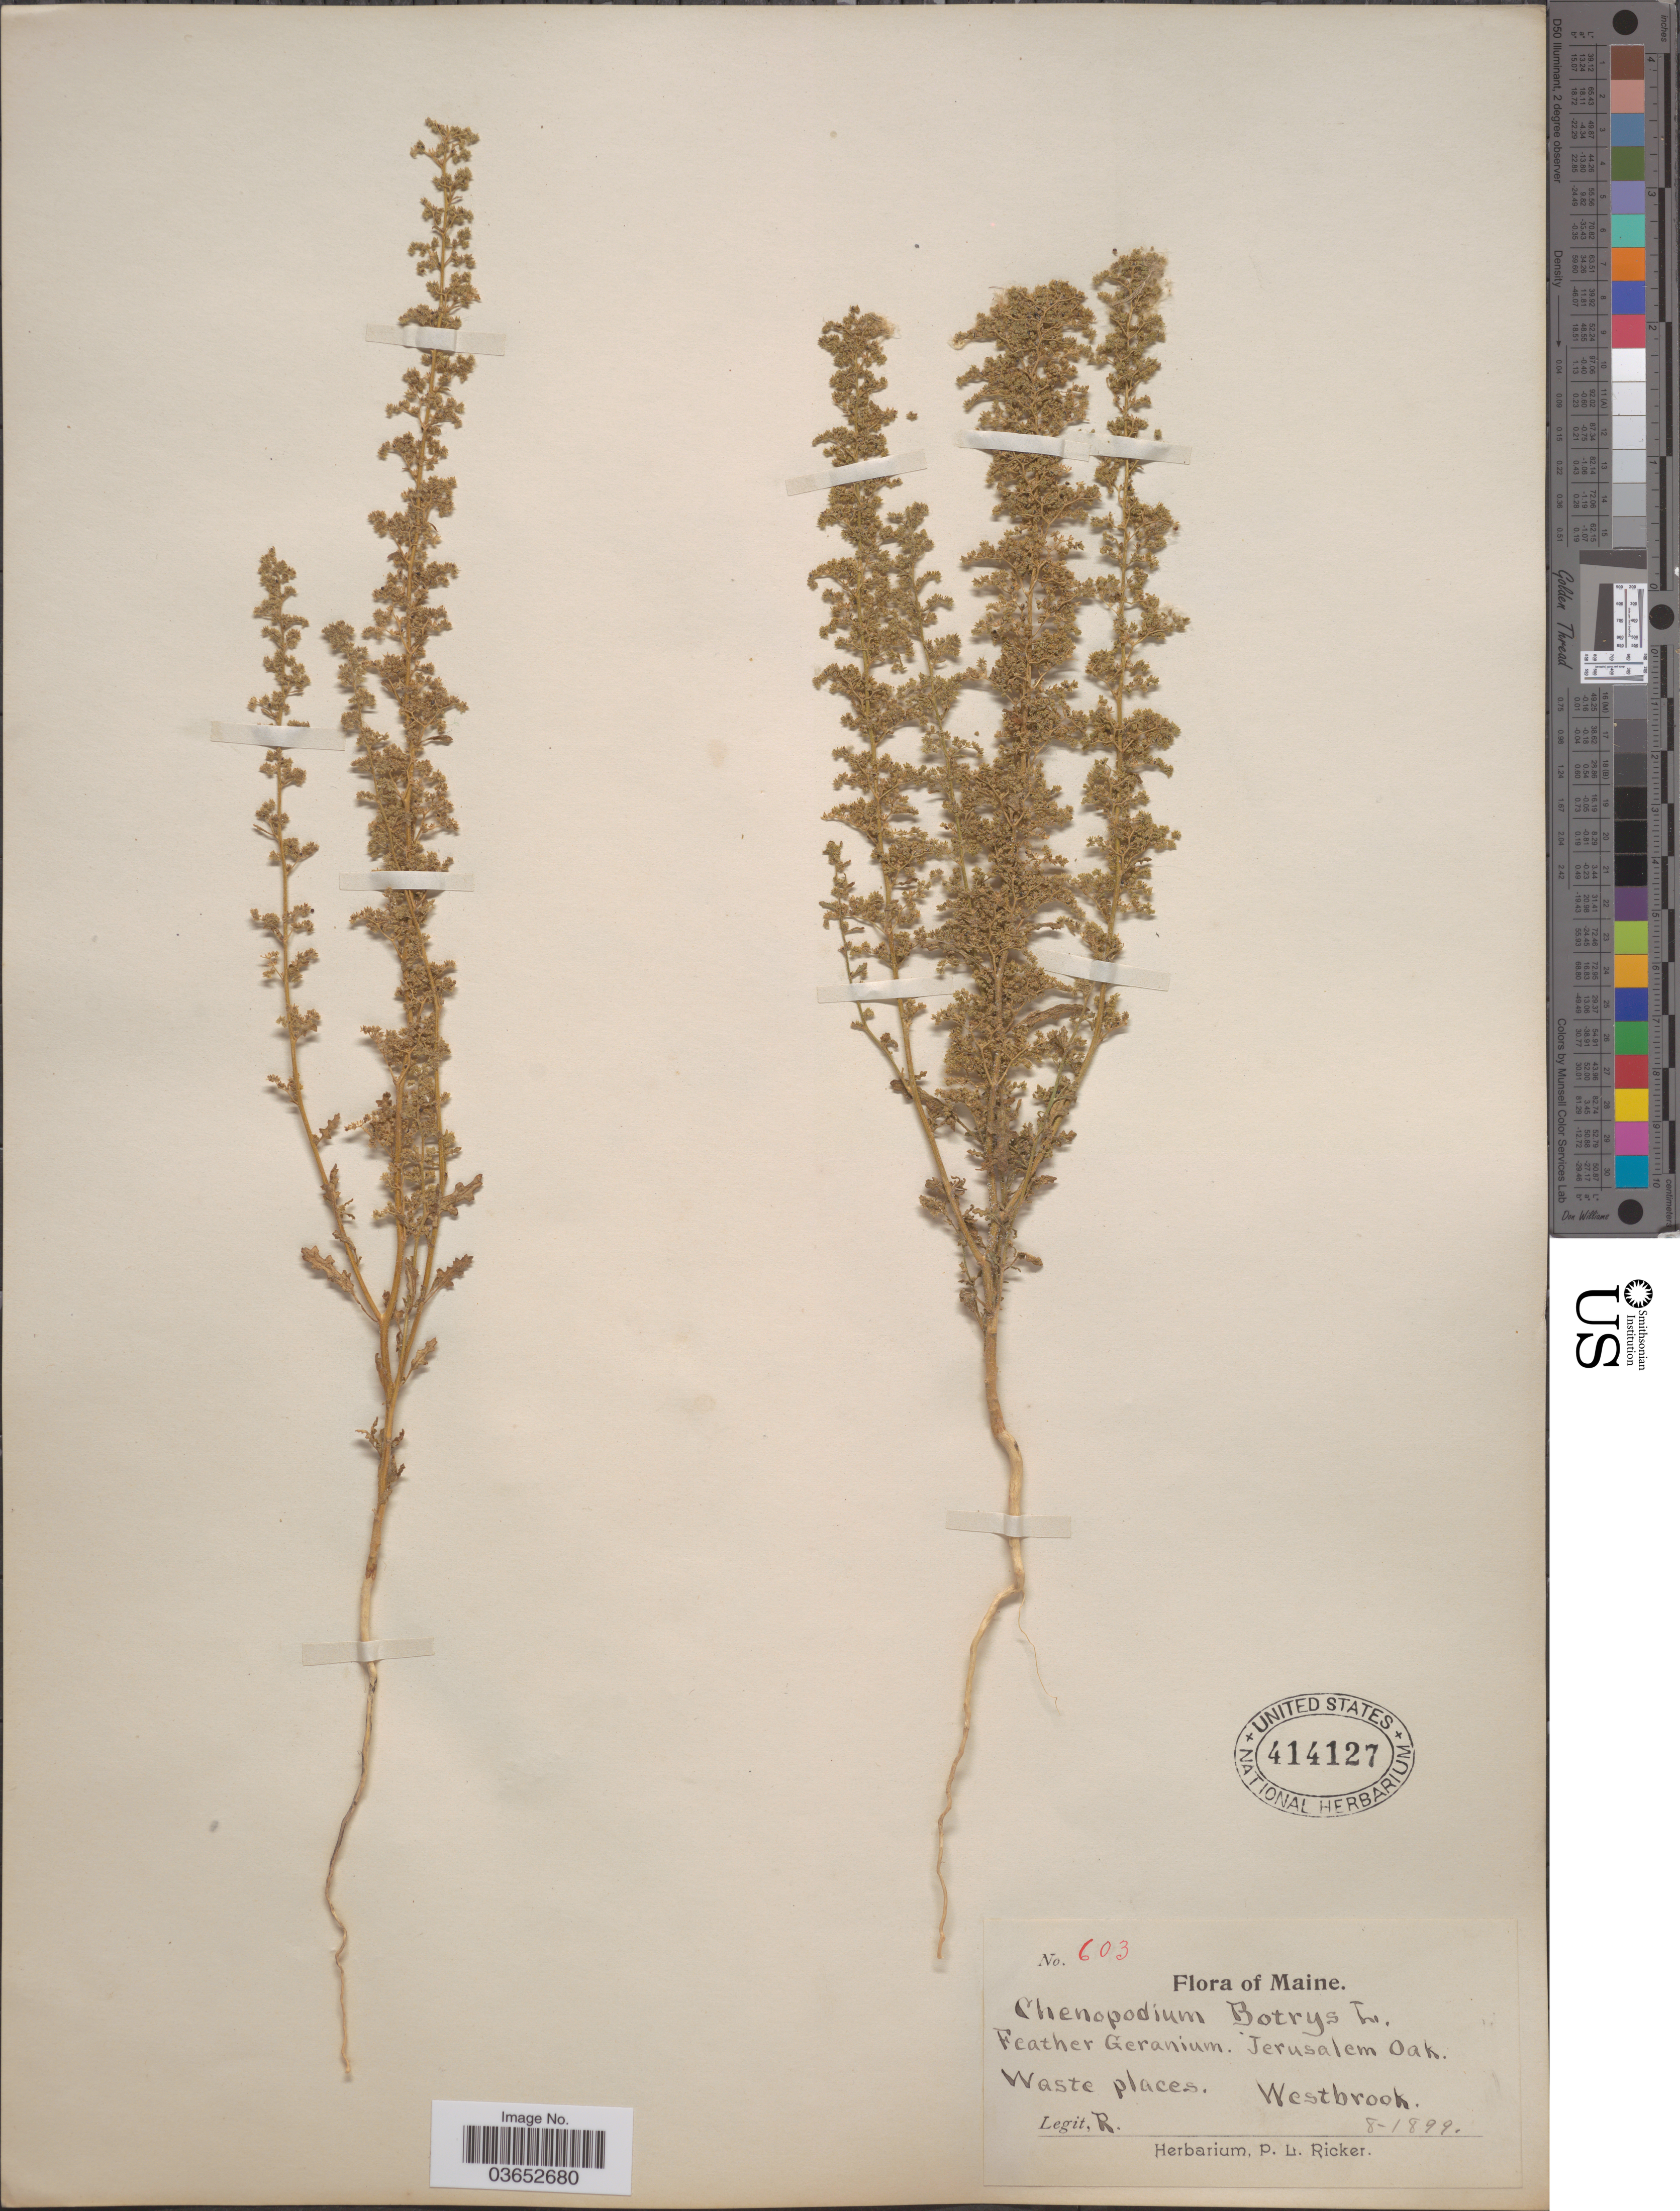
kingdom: Plantae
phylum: Tracheophyta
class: Magnoliopsida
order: Caryophyllales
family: Amaranthaceae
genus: Chenopodium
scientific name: Chenopodium botrys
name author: L.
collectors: P. Ricker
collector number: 603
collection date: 1899-08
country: United States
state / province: Maine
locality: Westbrook.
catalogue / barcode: US 414127